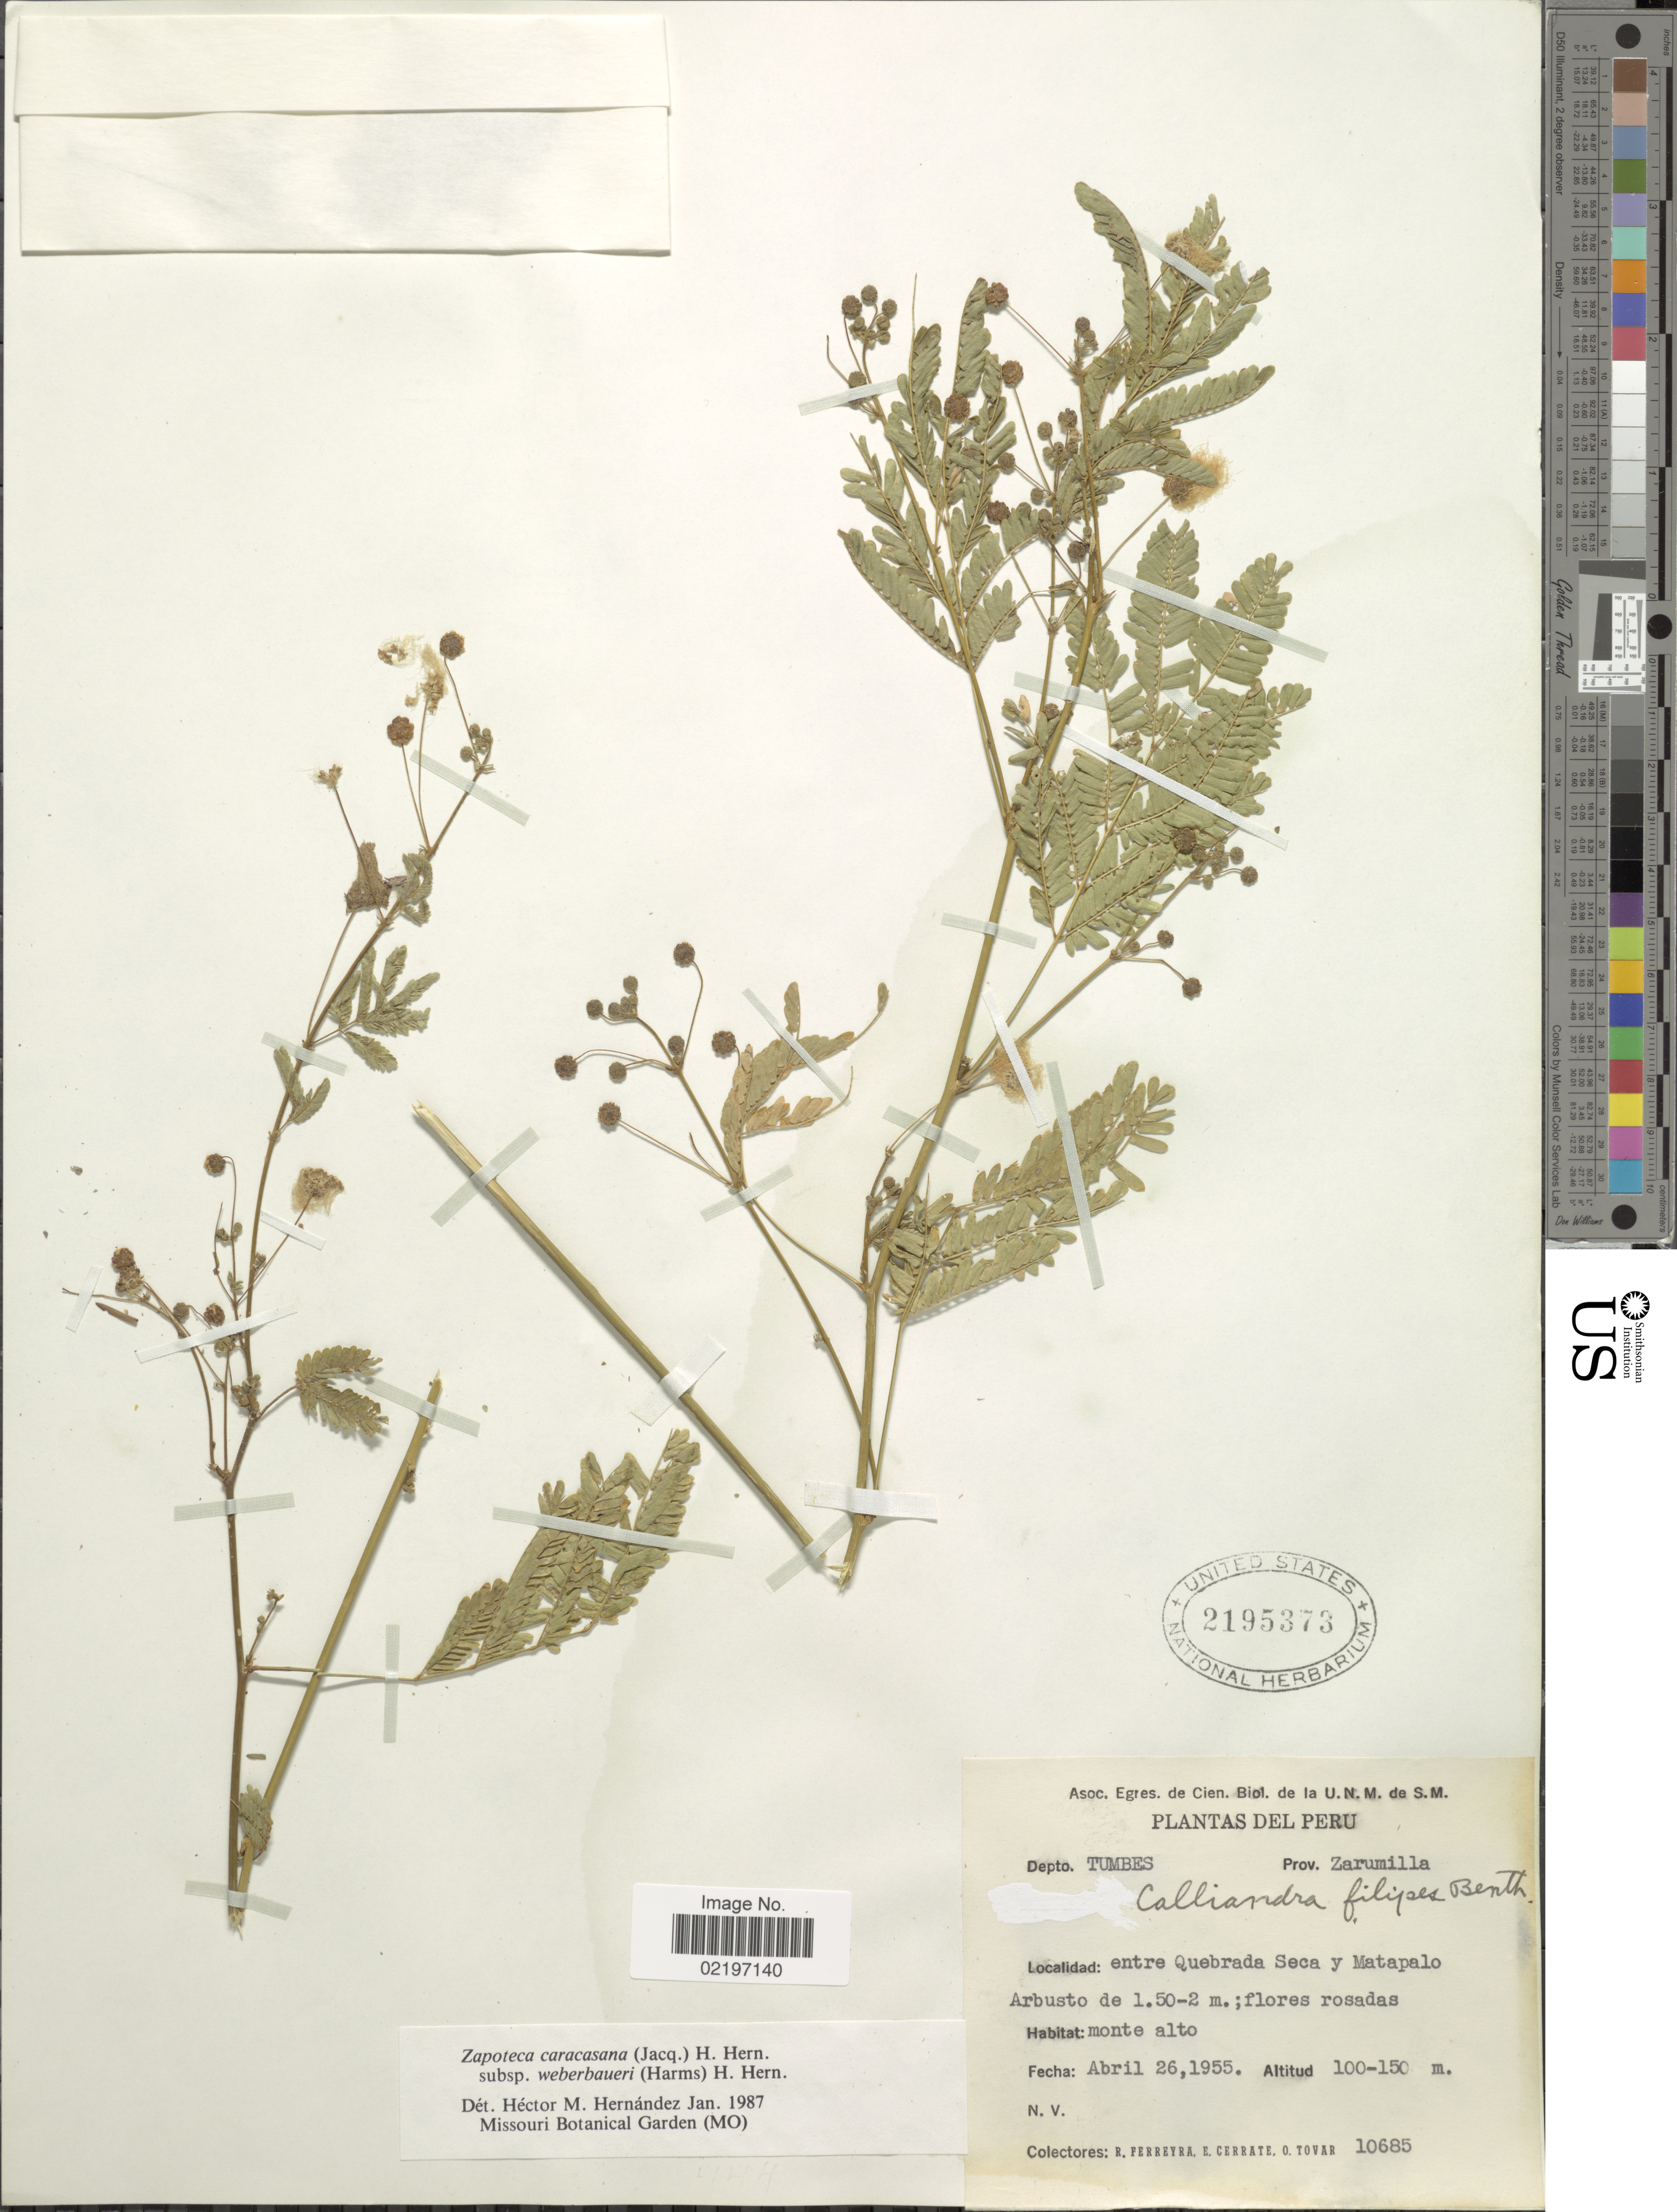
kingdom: Plantae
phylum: Tracheophyta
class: Magnoliopsida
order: Fabales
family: Fabaceae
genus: Zapoteca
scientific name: Zapoteca caracasana subsp. weberbaueri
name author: (Harms) H.M. Hern.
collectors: R. A. Ferreyra, E. Cerrate & O. Tovar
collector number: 10685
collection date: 1955-04-26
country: Peru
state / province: Tumbes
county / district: Zarumilla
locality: Prov. Zarumilla, entre Quebrada Seca y Matapalo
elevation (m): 100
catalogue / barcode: US 2195373